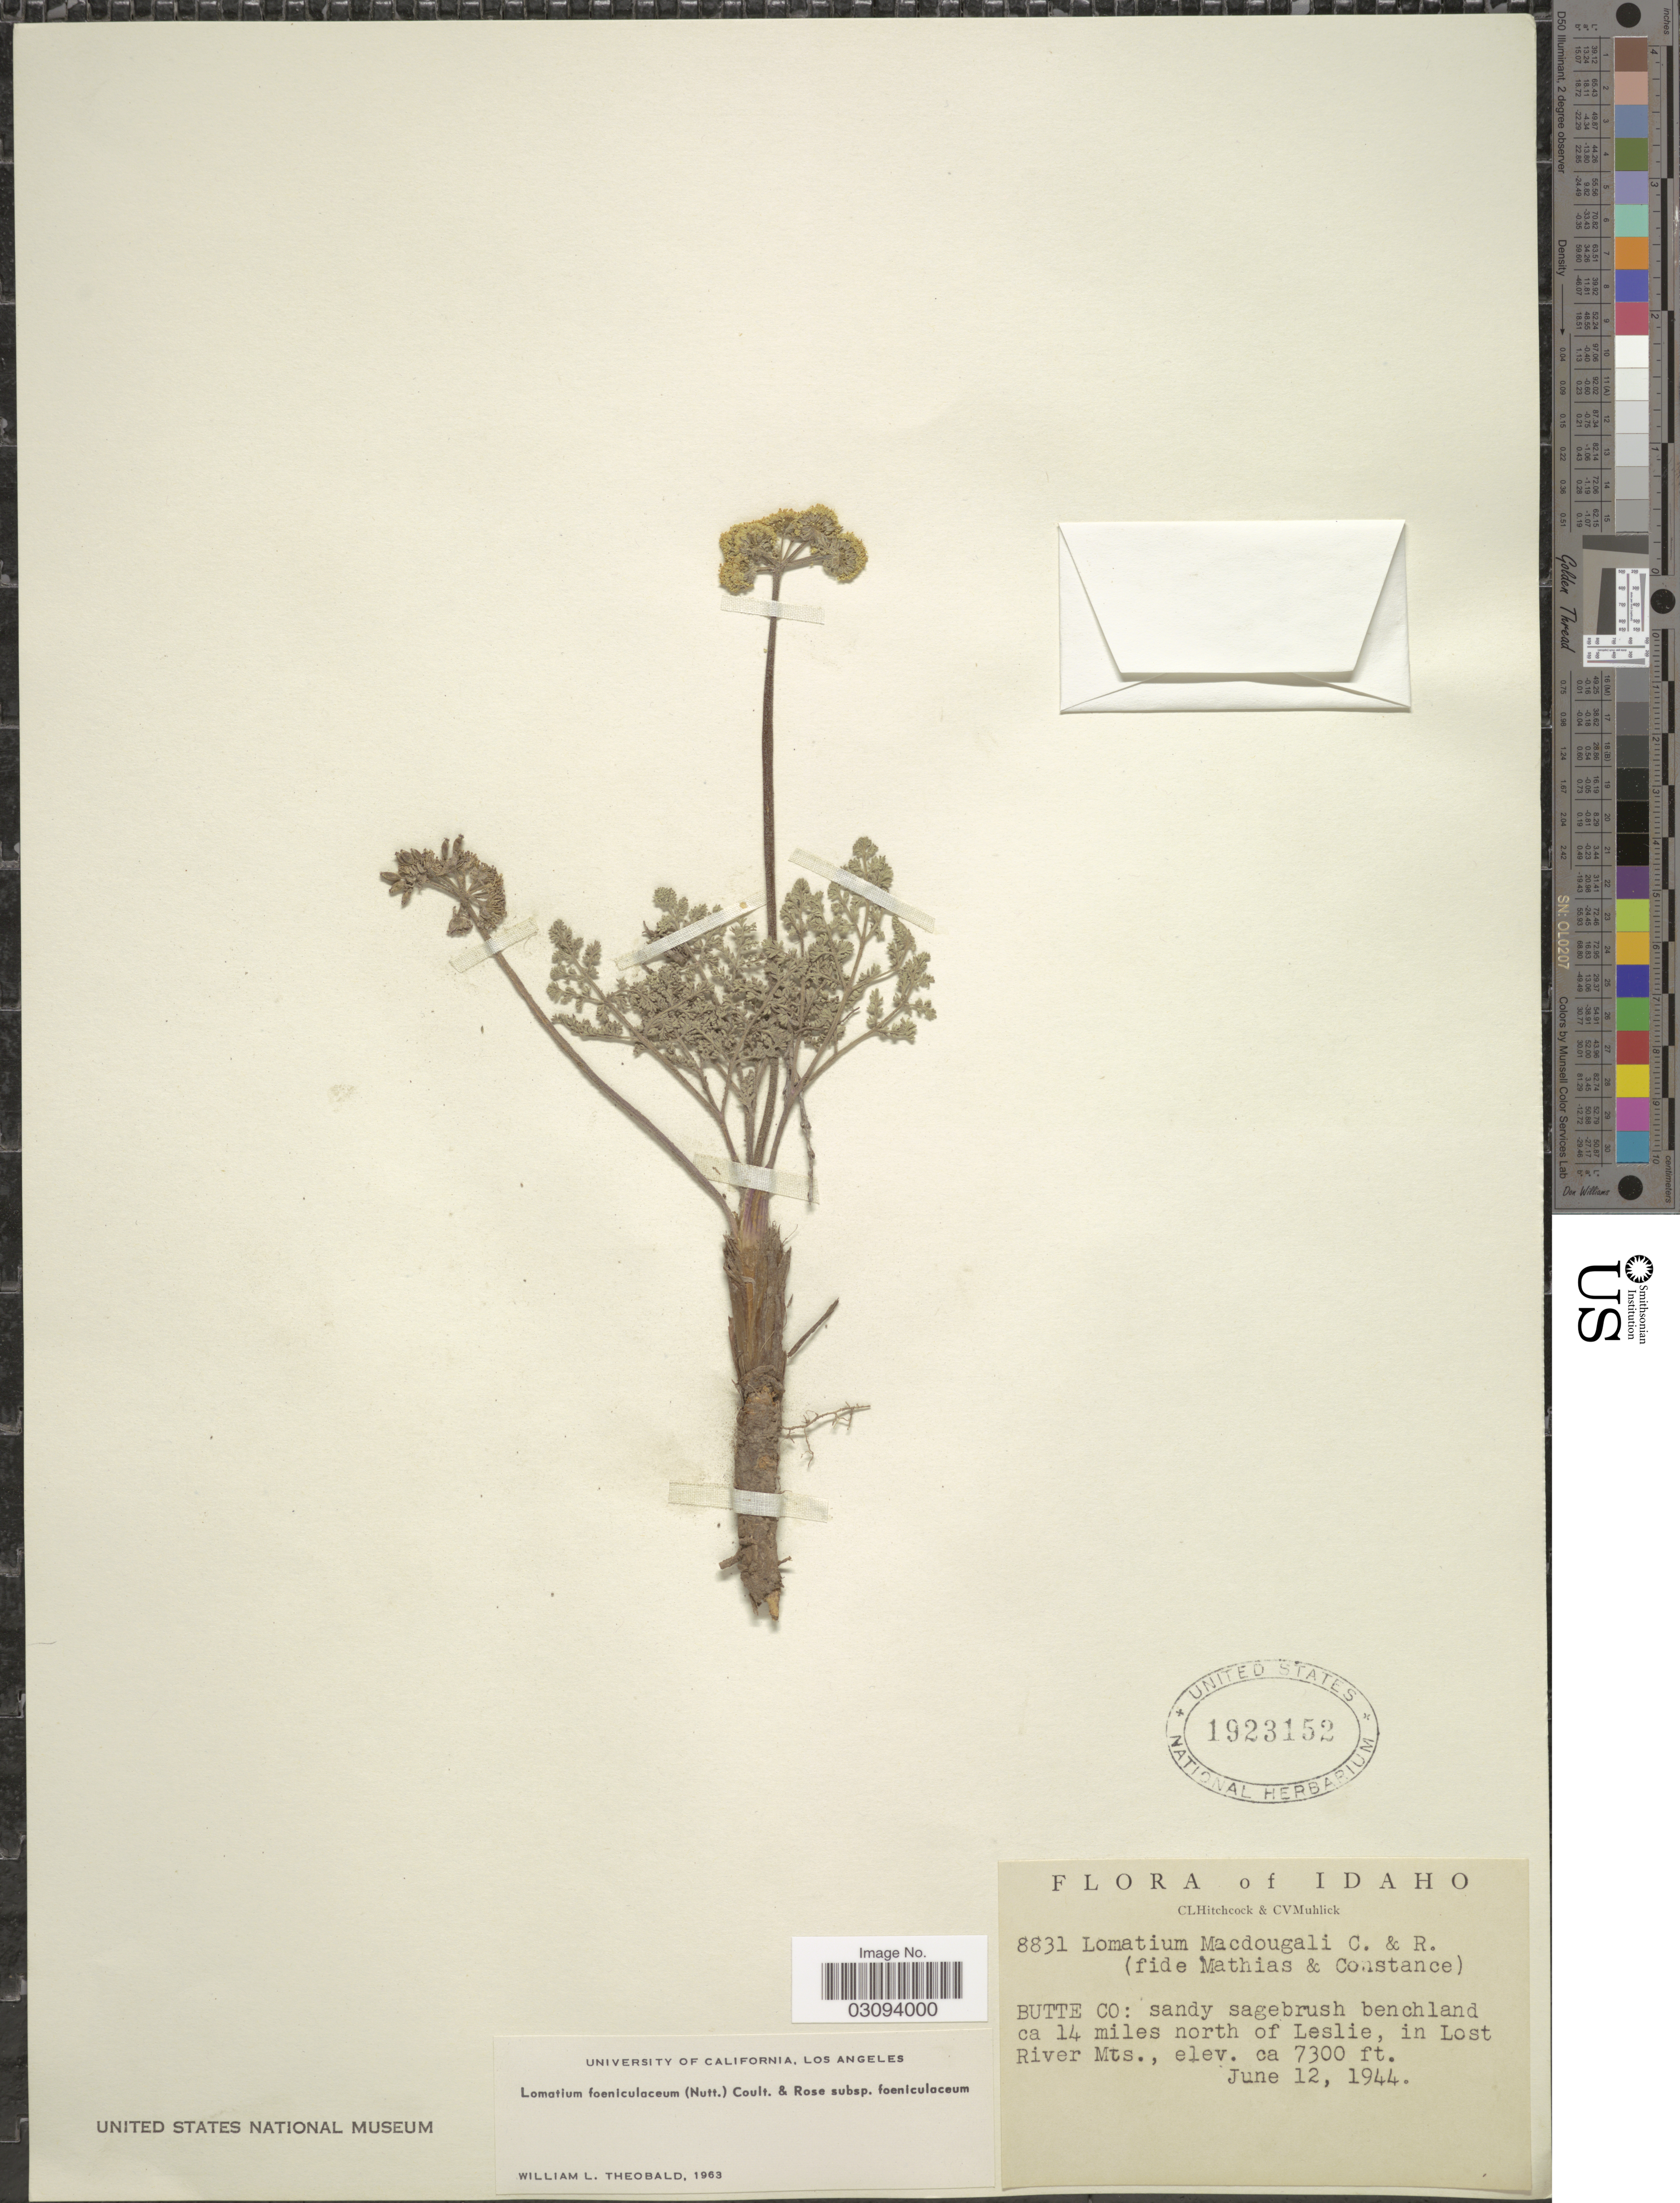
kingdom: Plantae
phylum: Tracheophyta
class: Magnoliopsida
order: Apiales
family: Apiaceae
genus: Lomatium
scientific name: Lomatium foeniculaceum subsp. foeniculaceum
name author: (Nutt.) J.M. Coult. & Rose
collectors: C. L. Hitchcock & C. V. Muhlick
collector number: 8831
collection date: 1944-06-12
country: United States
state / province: Idaho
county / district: Cassia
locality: ca 14 miles north of Leslie, in Lost River Mts.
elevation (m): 2225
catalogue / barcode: US 1923152